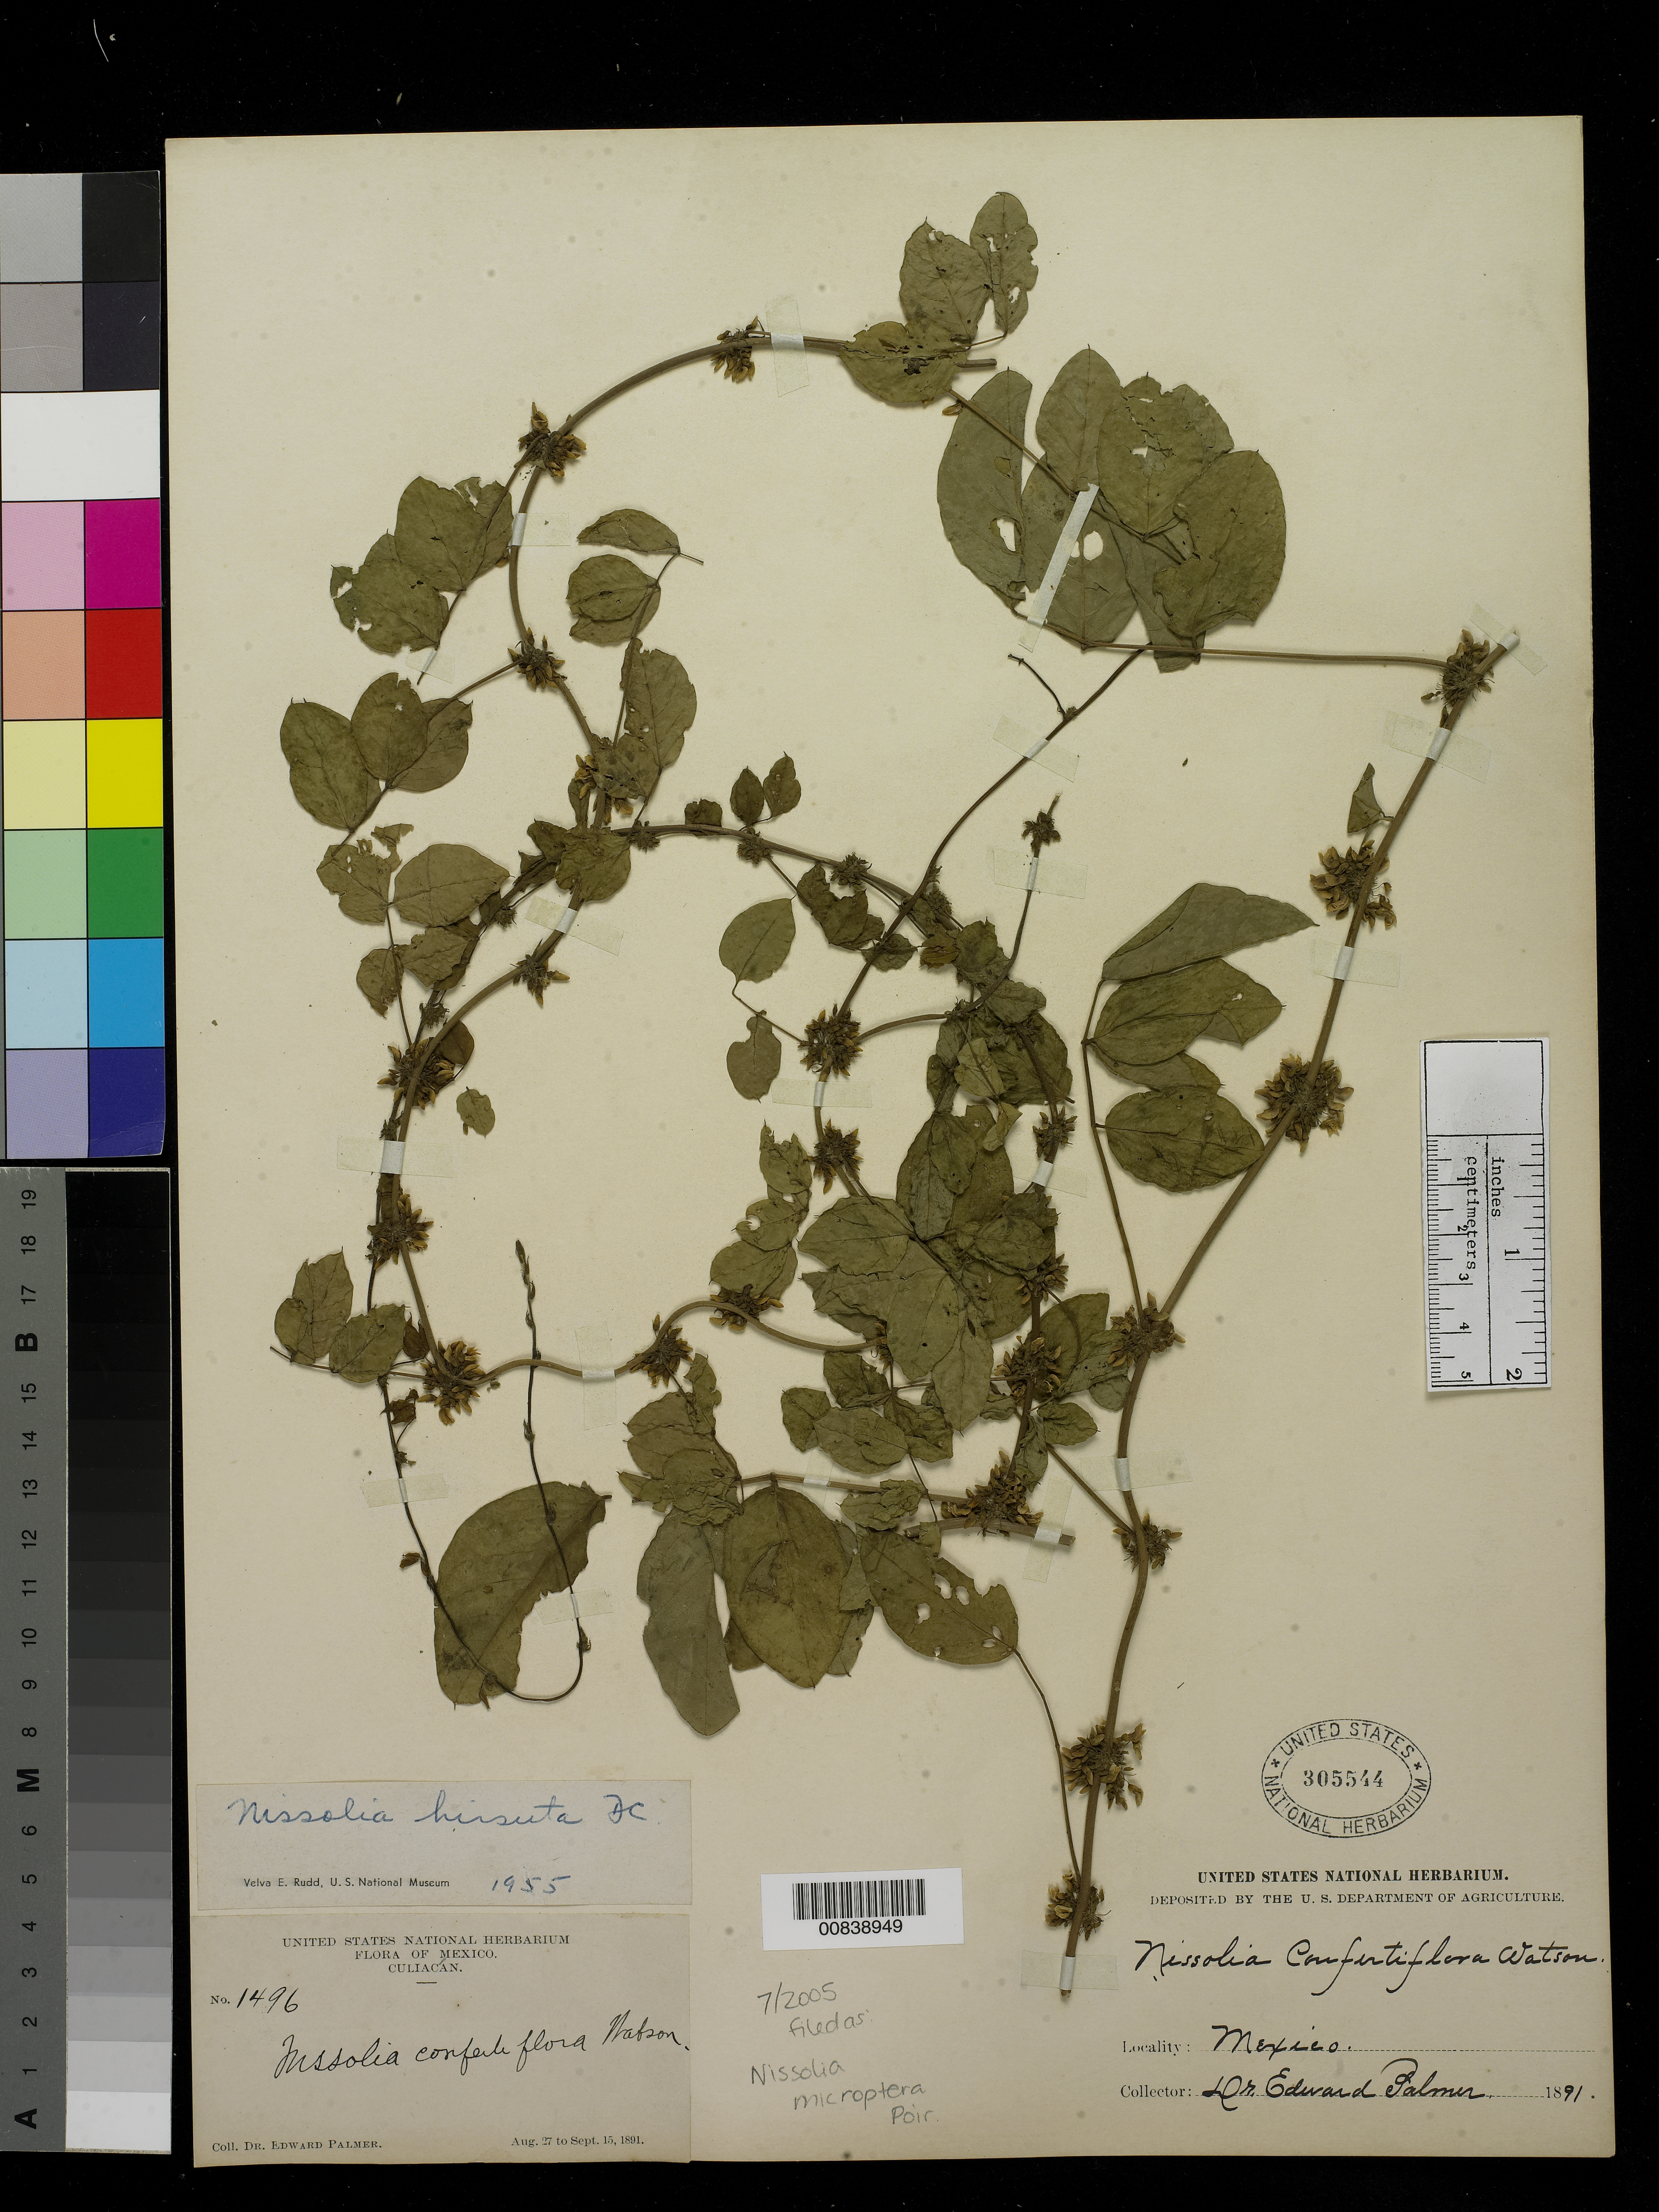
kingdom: Plantae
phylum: Tracheophyta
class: Magnoliopsida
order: Fabales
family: Fabaceae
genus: Nissolia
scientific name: Nissolia microptera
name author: Poir.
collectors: E. Palmer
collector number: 1496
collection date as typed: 27 Aug 1891 to 15 Sep 1891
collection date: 1891-08-27/1891-09-15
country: Mexico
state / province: Sinaloa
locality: Culiacan, Sinaloa.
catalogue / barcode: US 305544